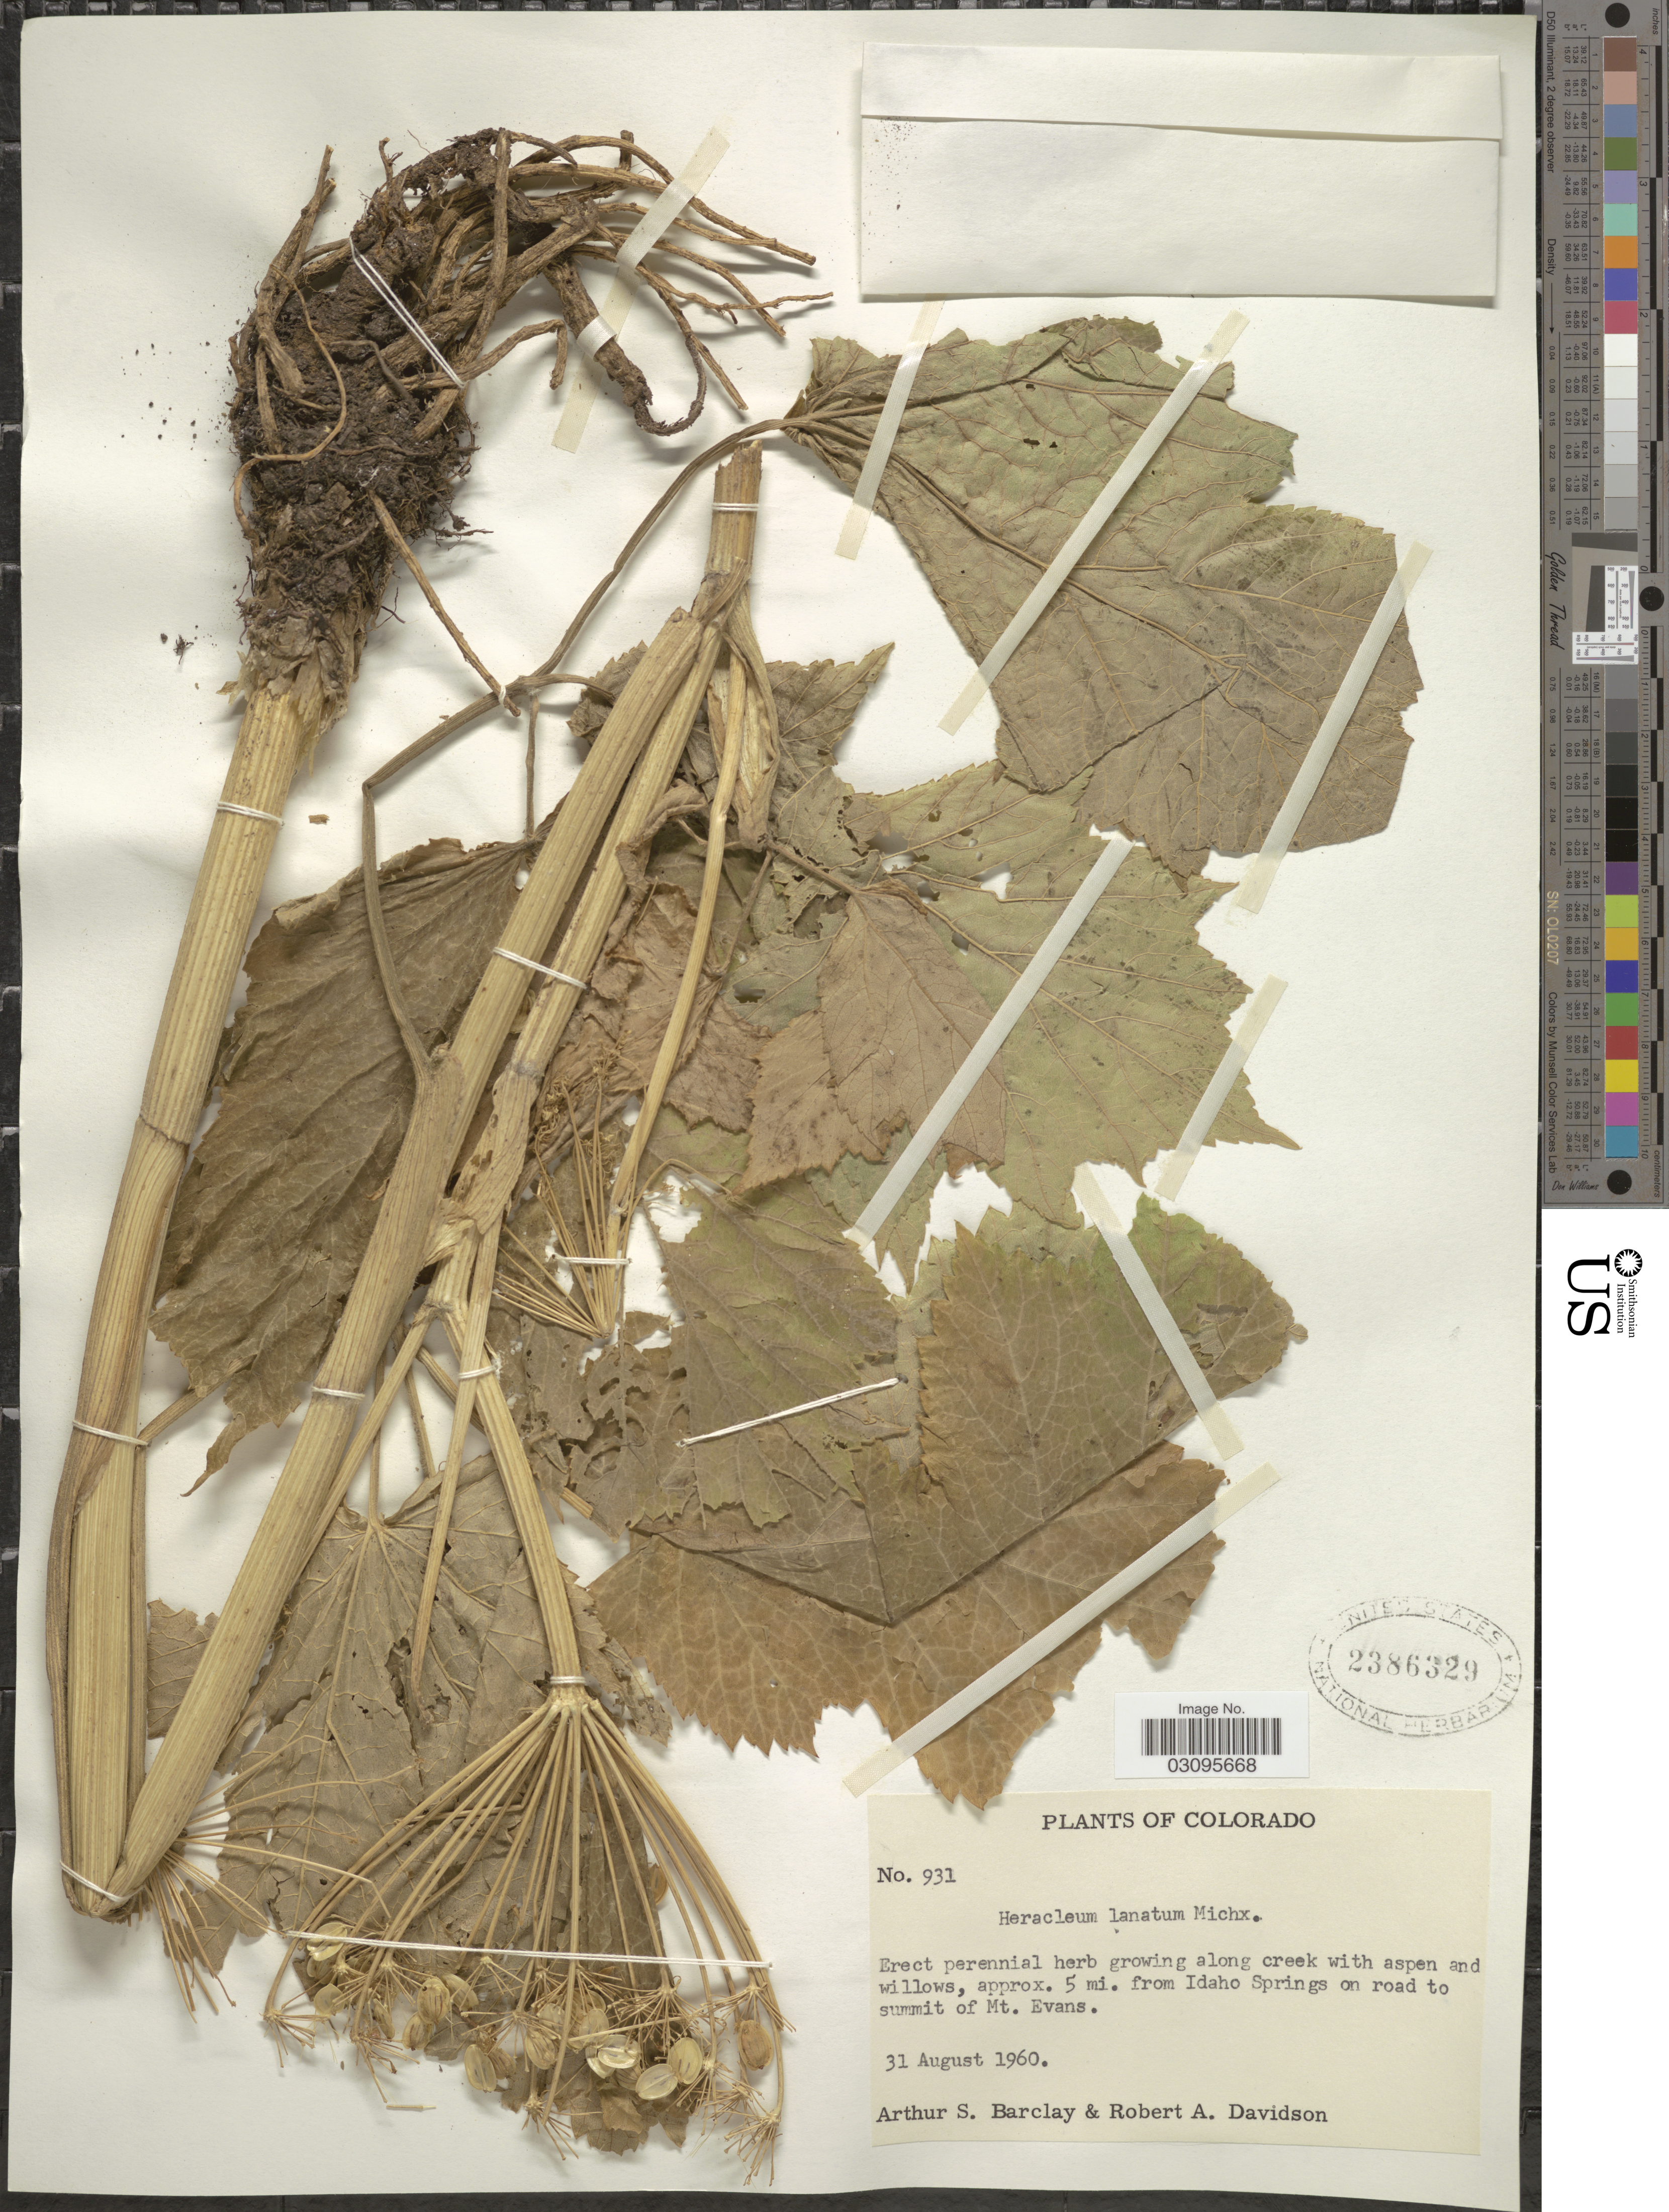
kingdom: Plantae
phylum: Tracheophyta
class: Magnoliopsida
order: Apiales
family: Apiaceae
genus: Heracleum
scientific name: Heracleum lanatum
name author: Michx.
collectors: A. S. Barclay & R. A. Davidson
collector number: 931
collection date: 1960-08-31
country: United States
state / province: Colorado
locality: Approx. 5 mi. from Idaho Springs on road to summit of Mt. Evans.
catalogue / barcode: US 2386329